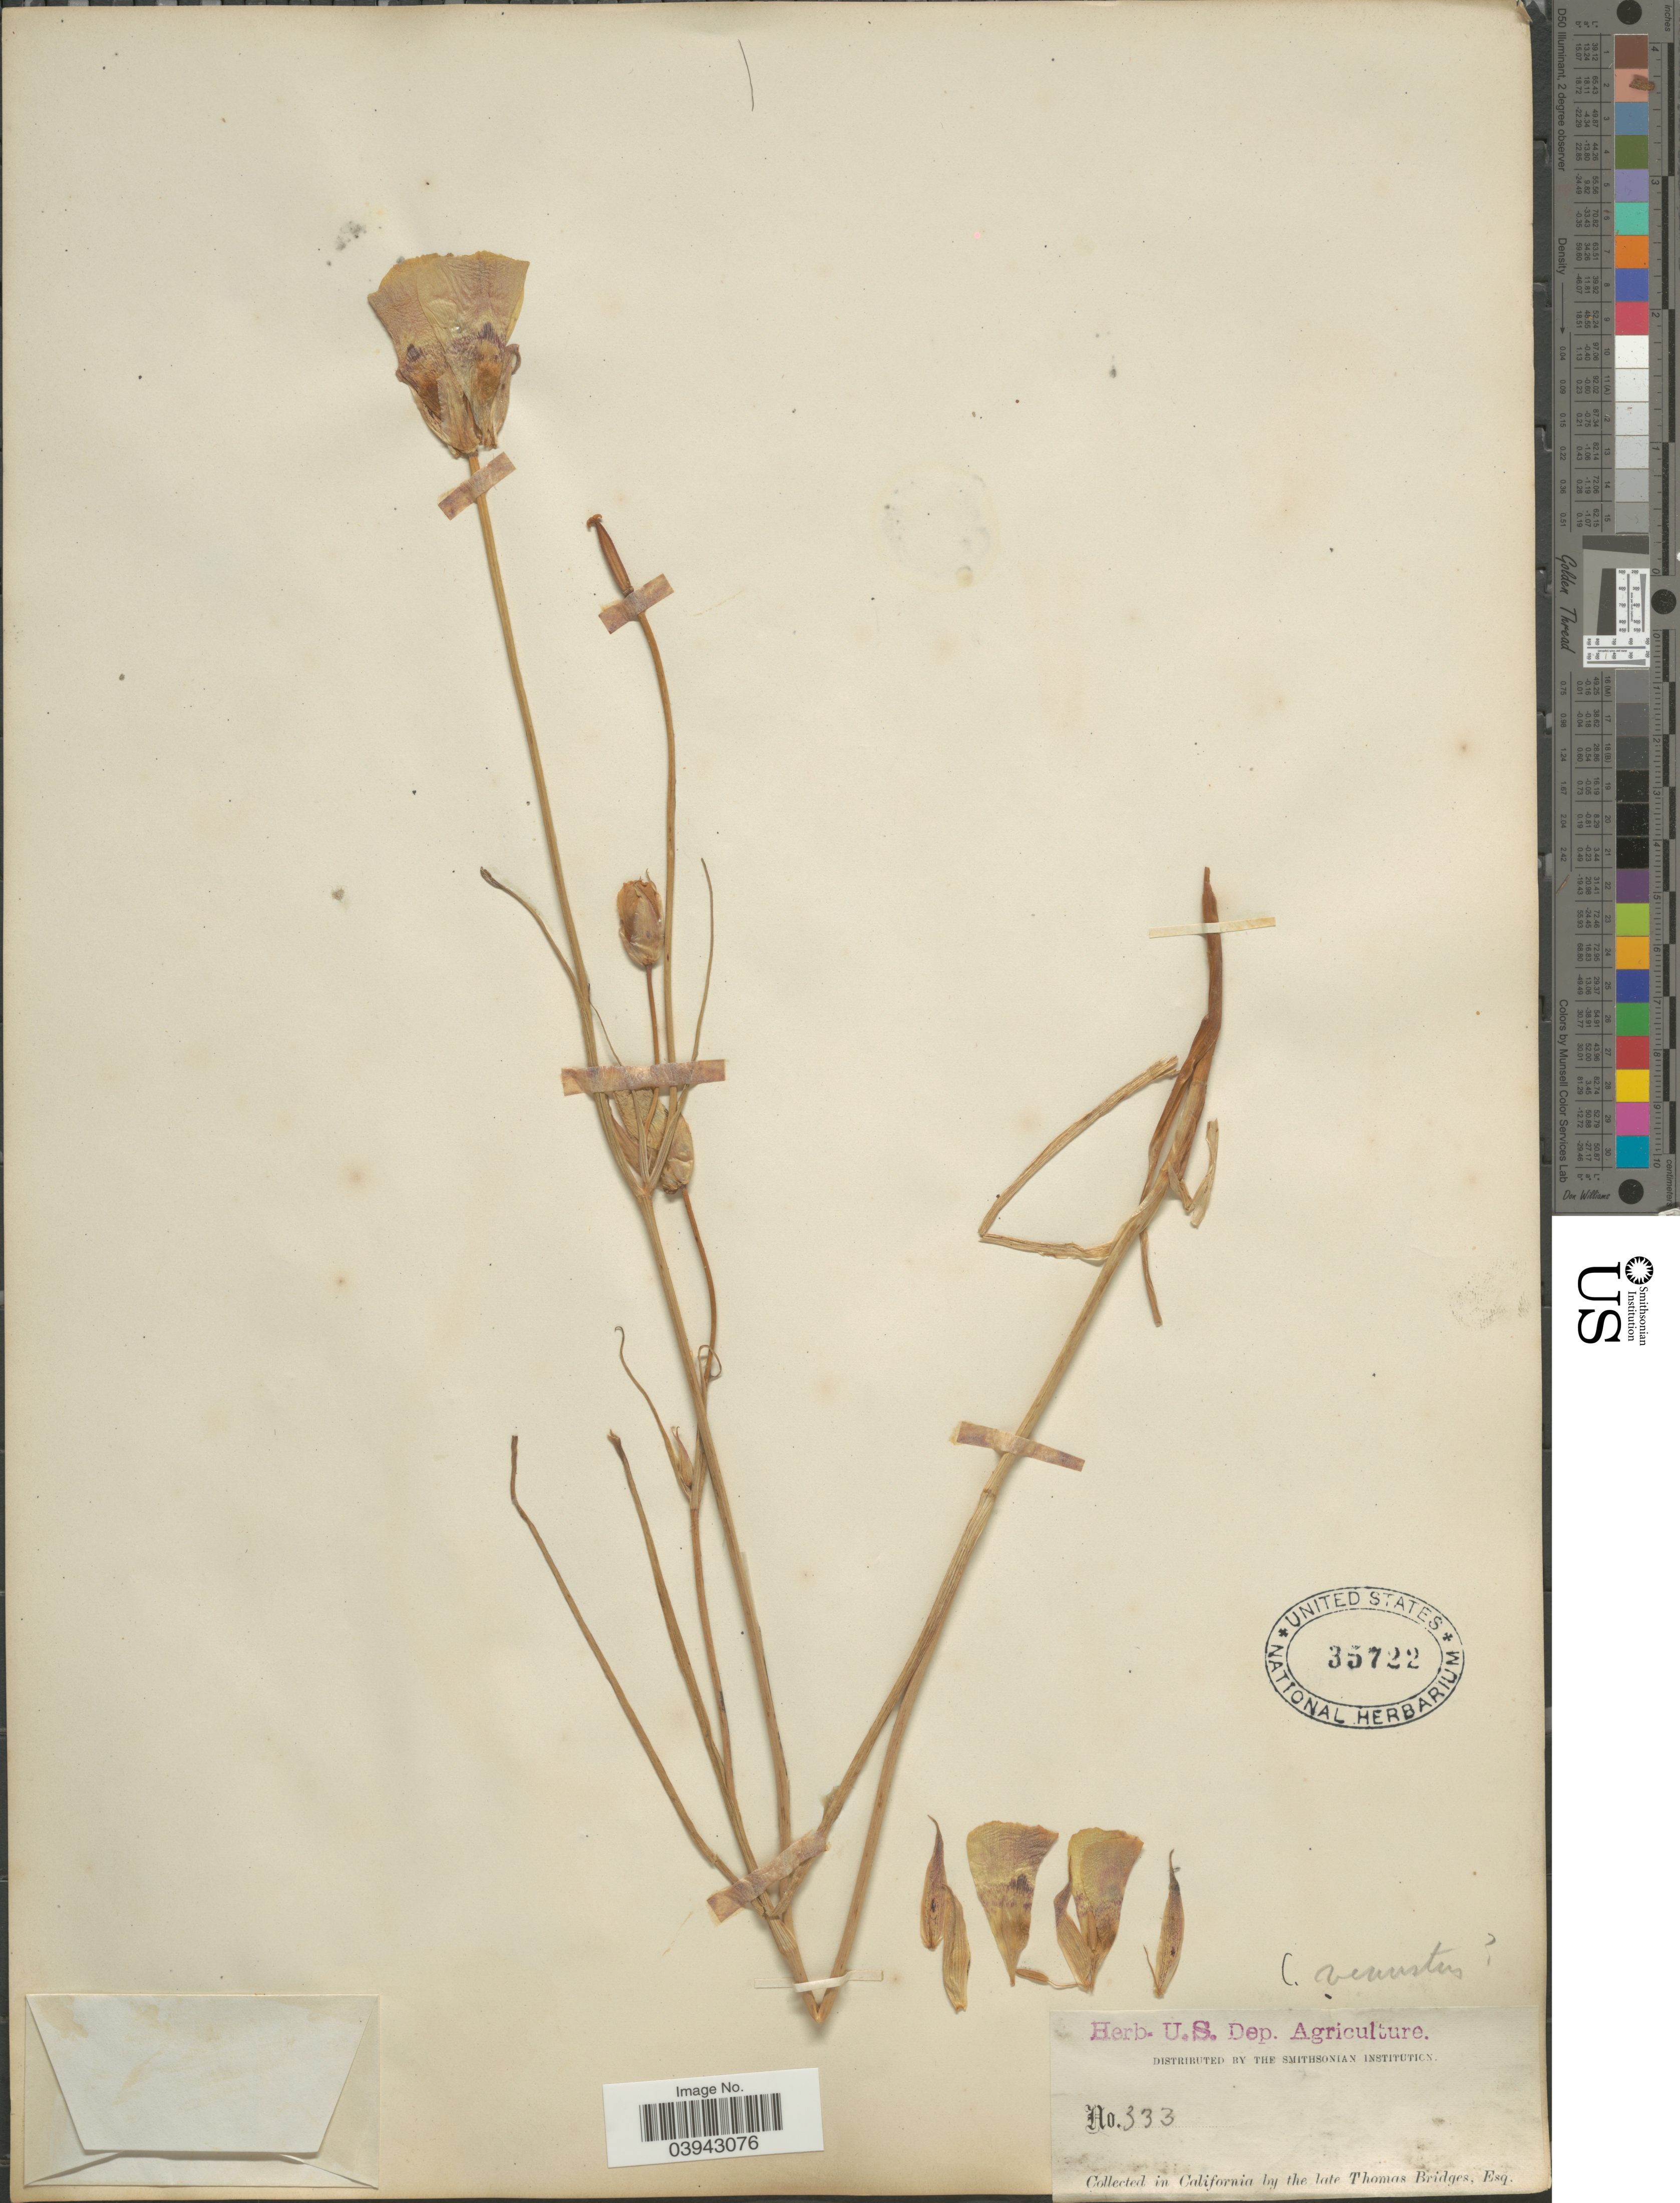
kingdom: Plantae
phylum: Tracheophyta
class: Liliopsida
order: Liliales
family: Liliaceae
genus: Calochortus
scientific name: Calochortus venustus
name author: Douglas ex Benth.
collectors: T. Bridges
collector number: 333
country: United States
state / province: California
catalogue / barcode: US 35722